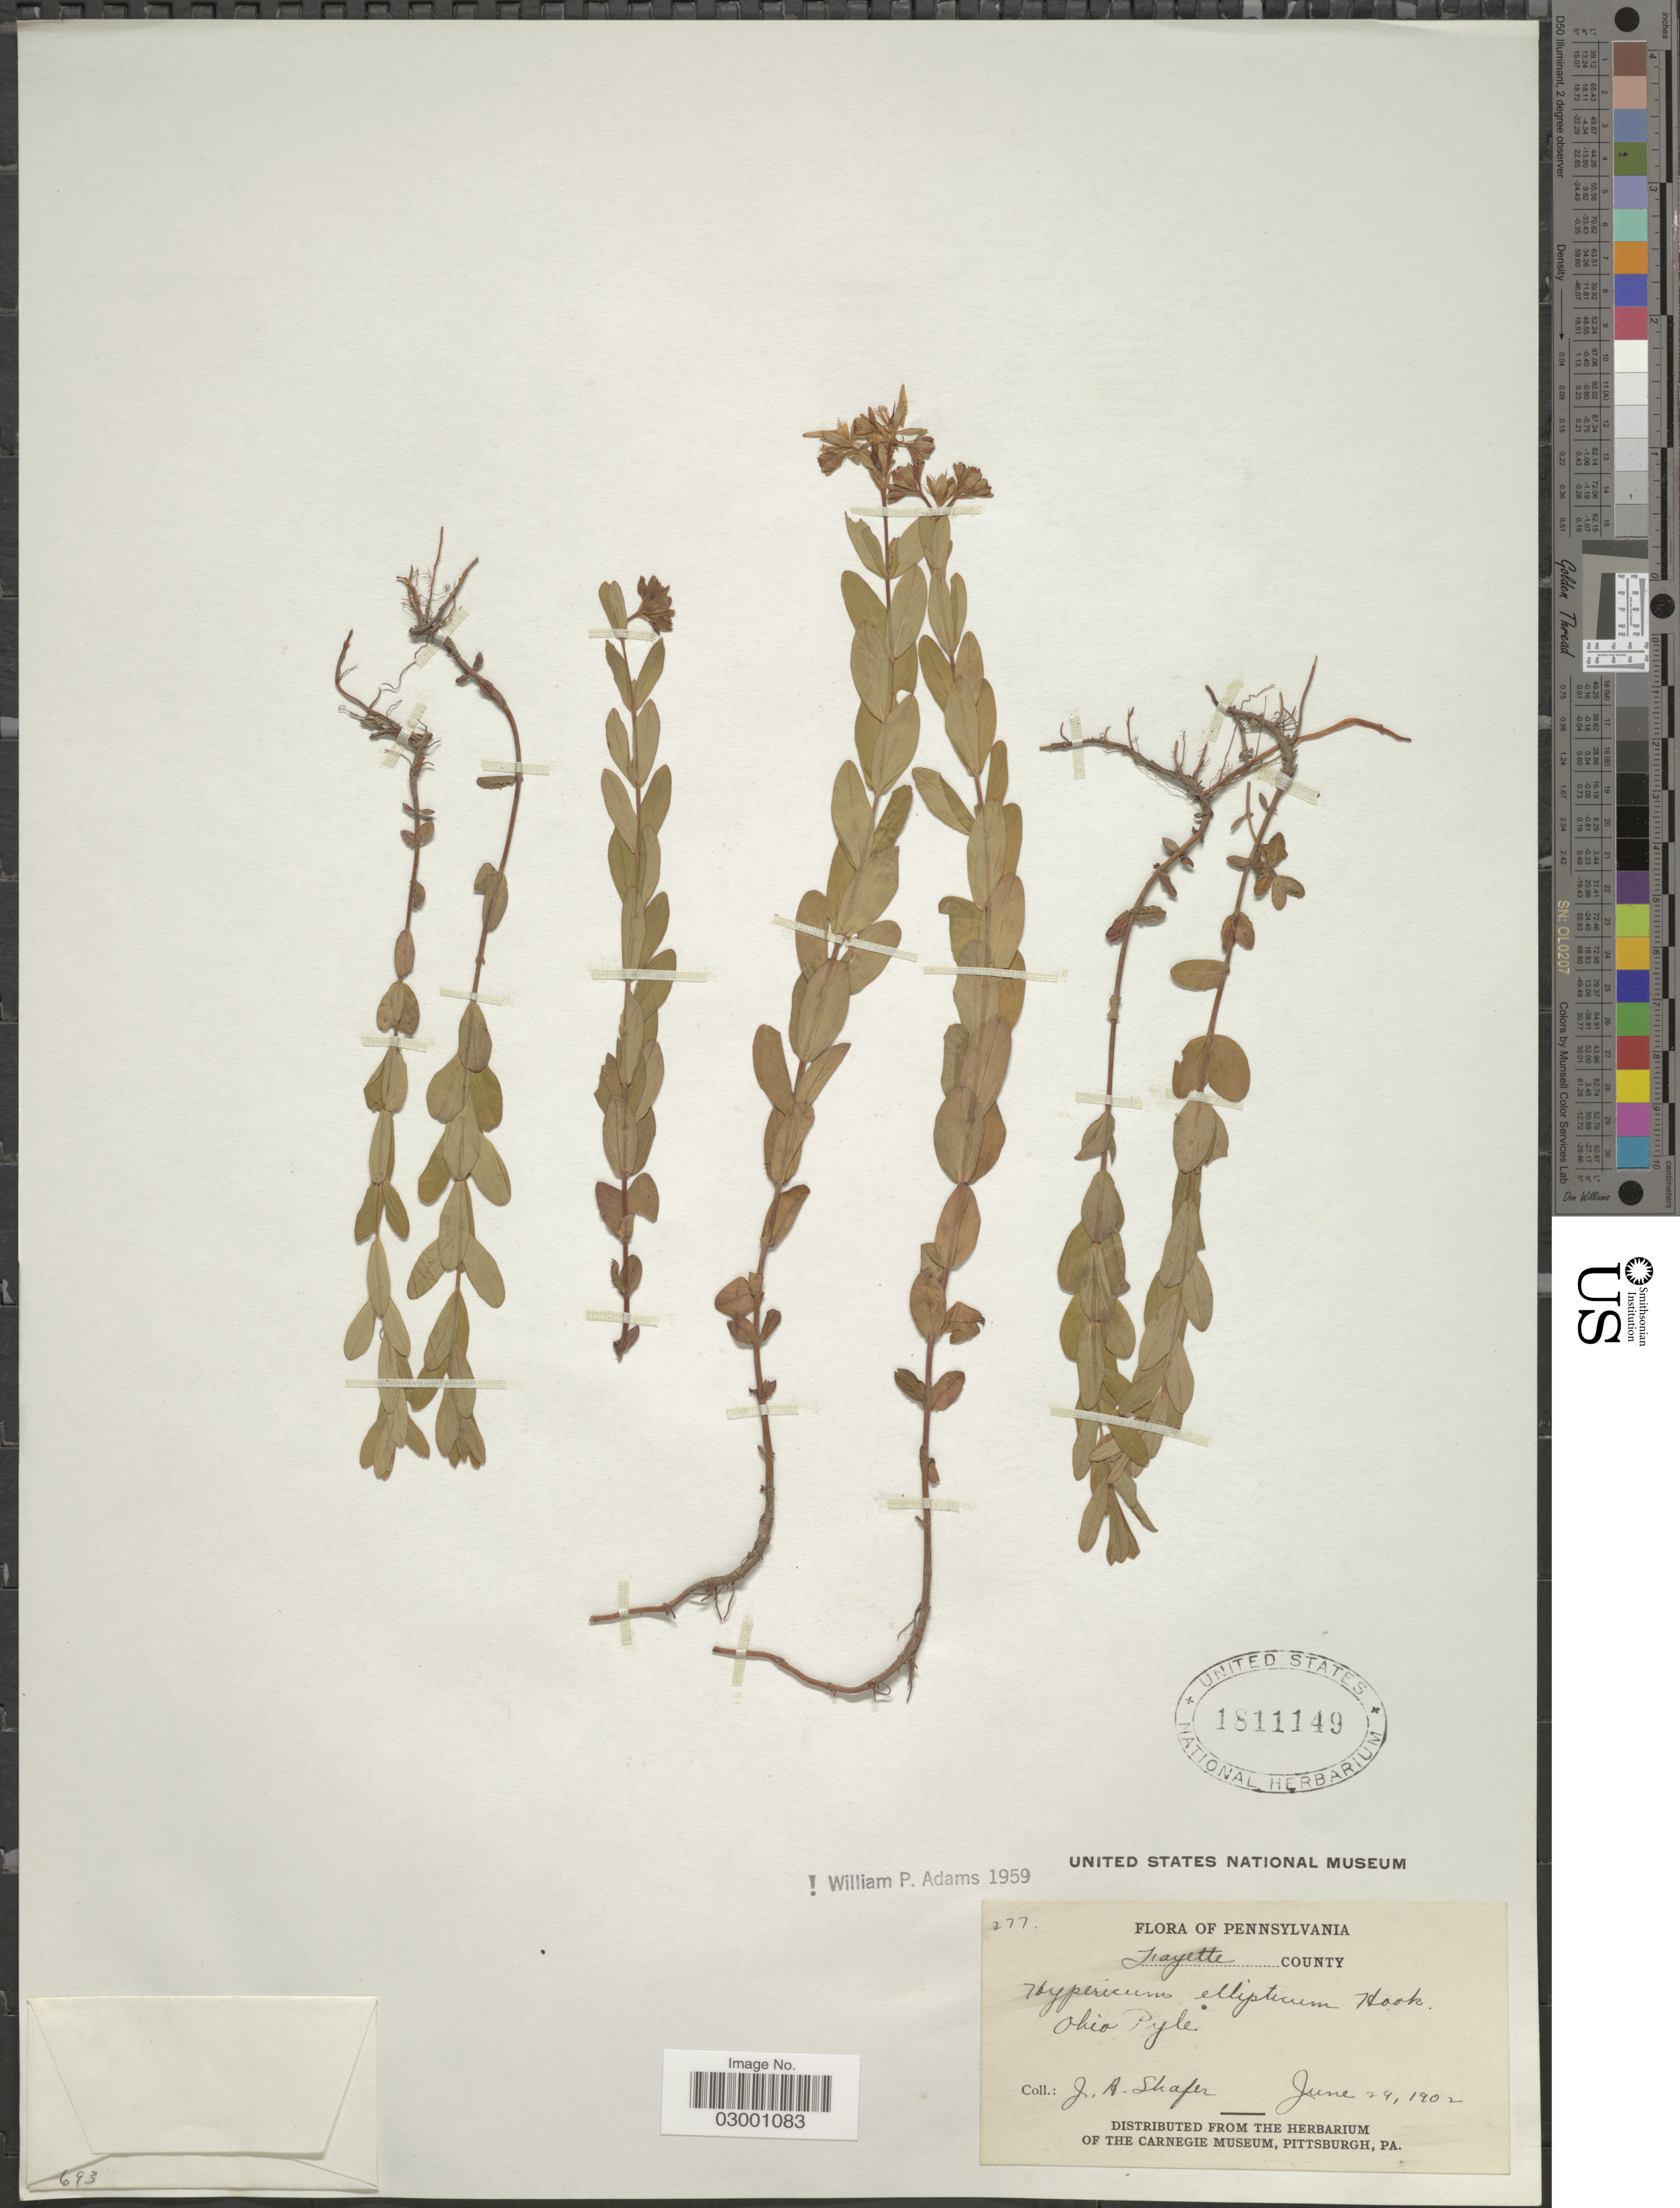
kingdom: Plantae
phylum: Tracheophyta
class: Magnoliopsida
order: Malpighiales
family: Hypericaceae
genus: Hypericum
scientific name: Hypericum ellipticum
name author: Hook.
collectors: J. A. Shafer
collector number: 277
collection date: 1902-06-24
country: United States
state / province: Pennsylvania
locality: Fayette County, Ohio Pyle.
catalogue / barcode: US 1811149